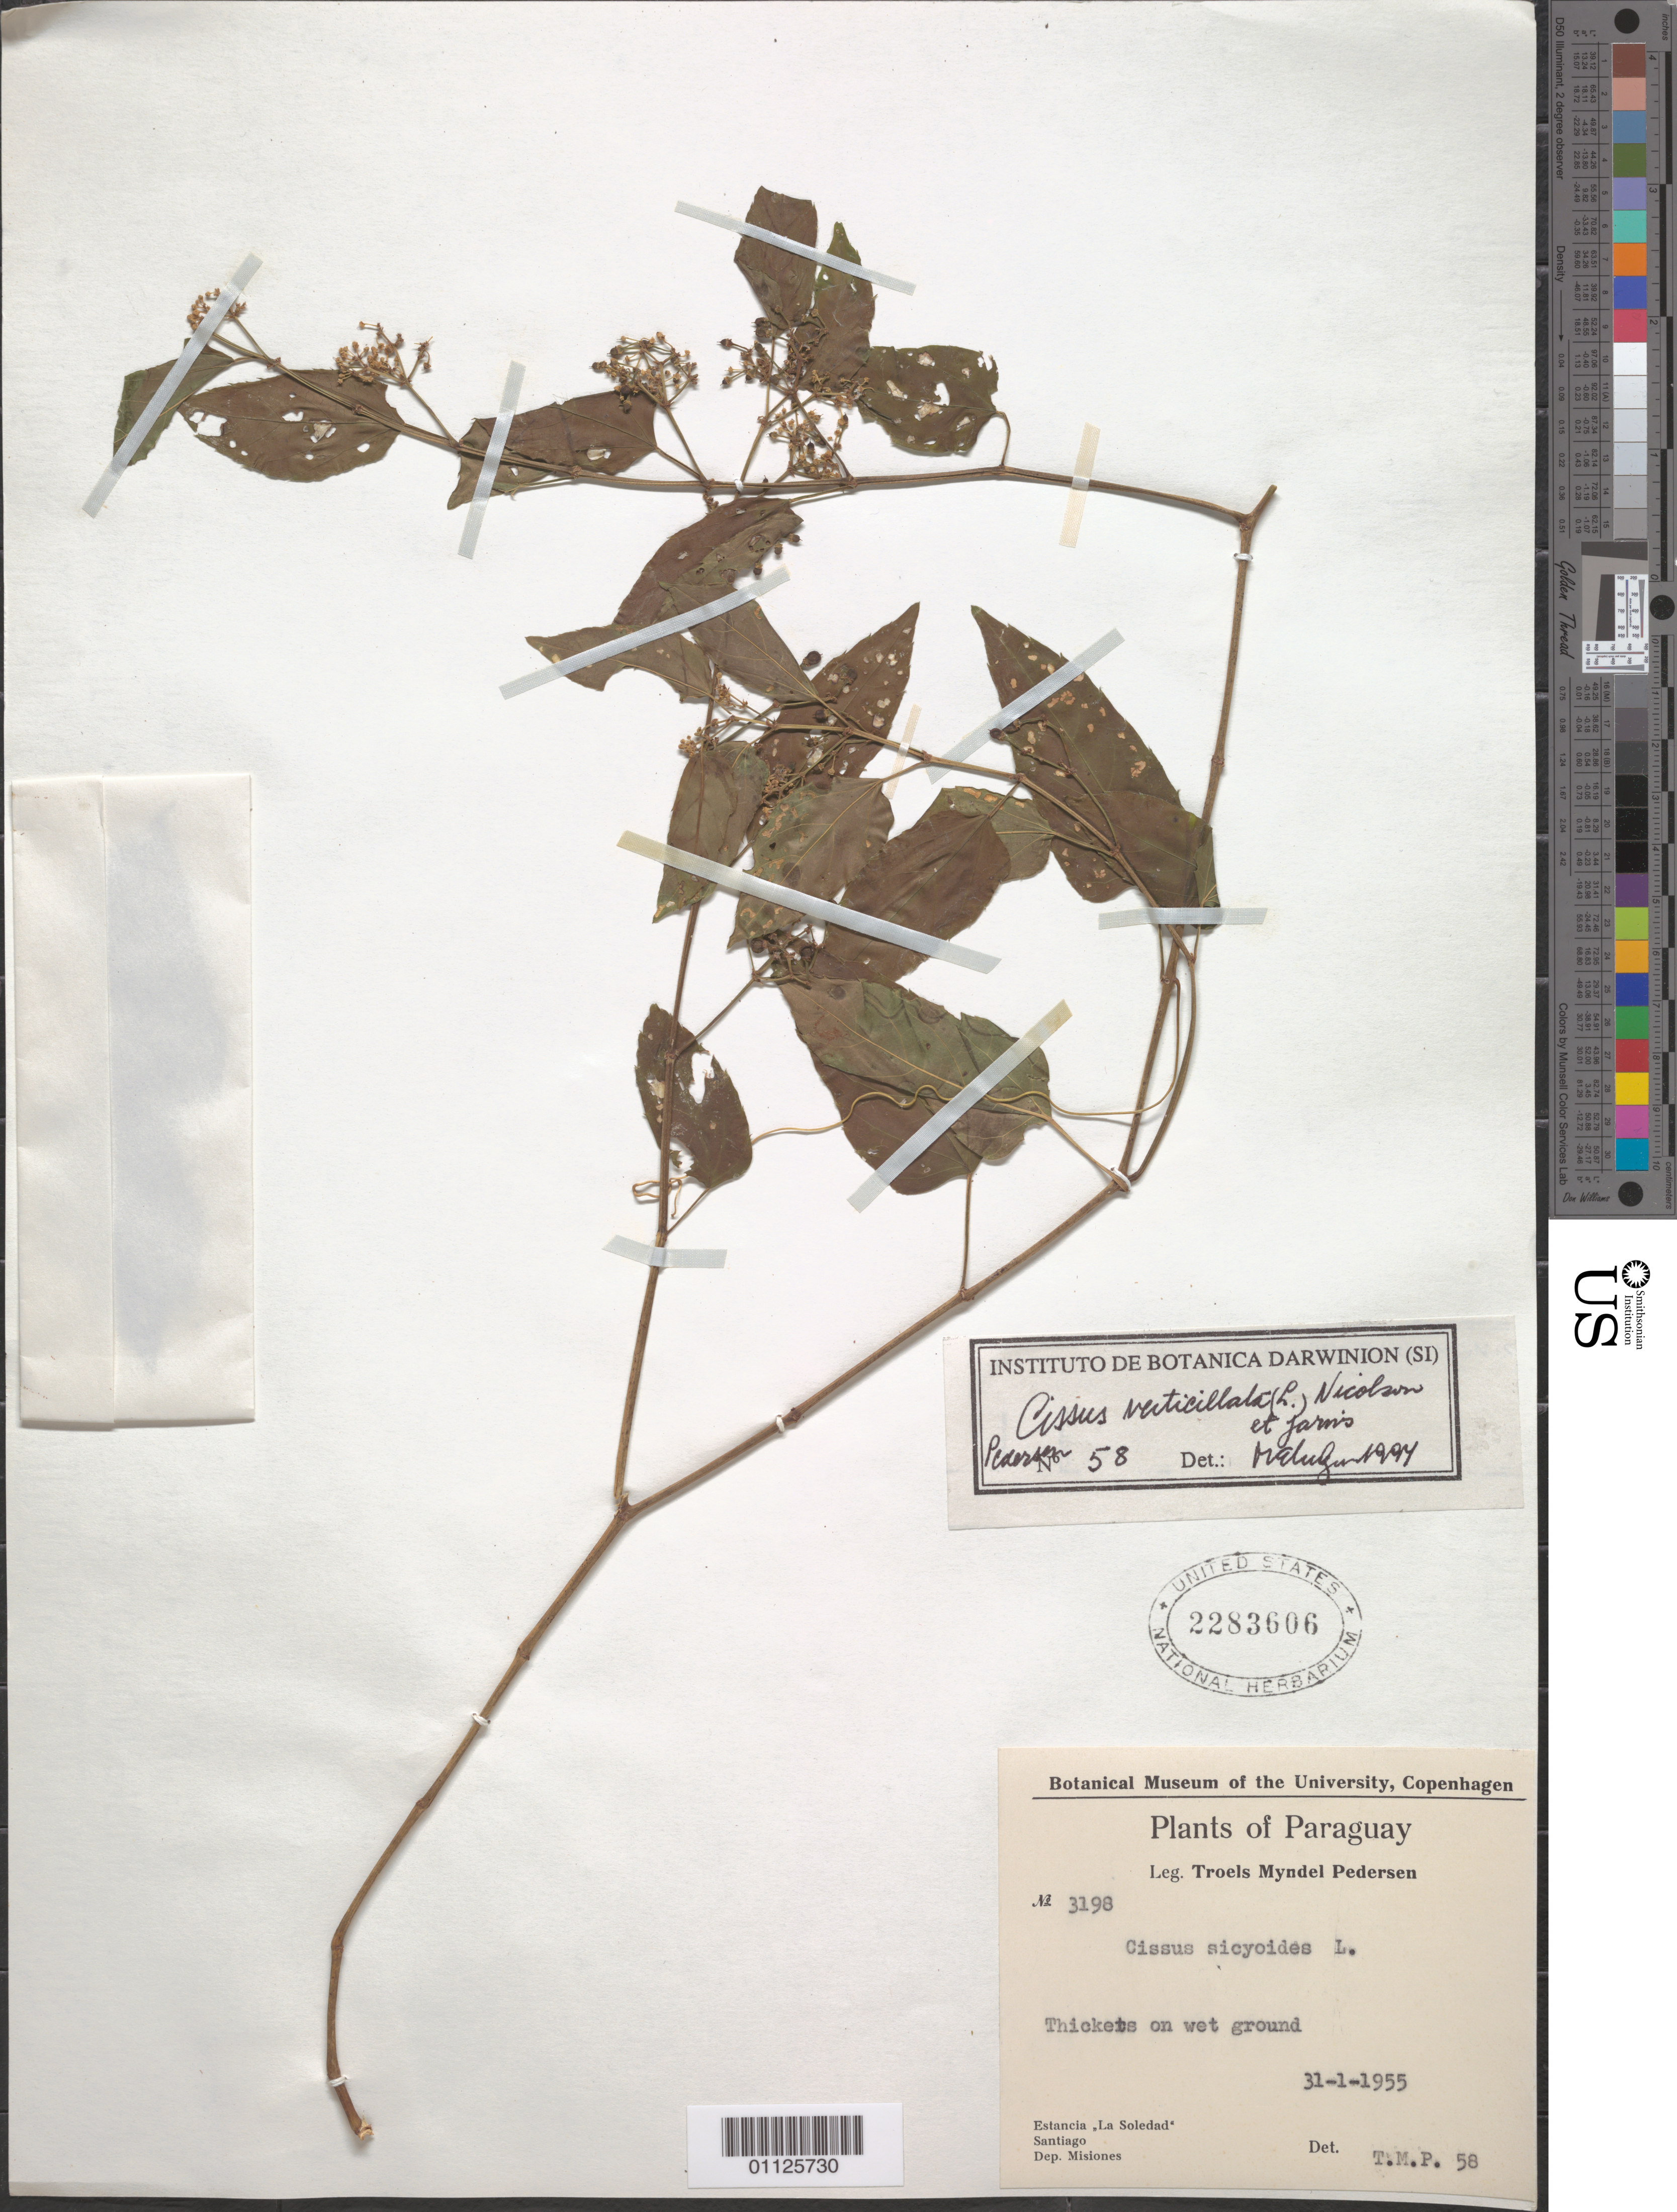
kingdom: Plantae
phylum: Tracheophyta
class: Magnoliopsida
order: Vitales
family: Vitaceae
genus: Cissus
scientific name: Cissus verticillata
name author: (L.) Nicolson & C.E. Jarvis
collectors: T. M. Pedersen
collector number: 3198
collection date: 1955-01-31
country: Paraguay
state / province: Misiones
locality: Estancia "La Soledad", Santiago.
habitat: Thickets on wet ground.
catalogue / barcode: US 2283606